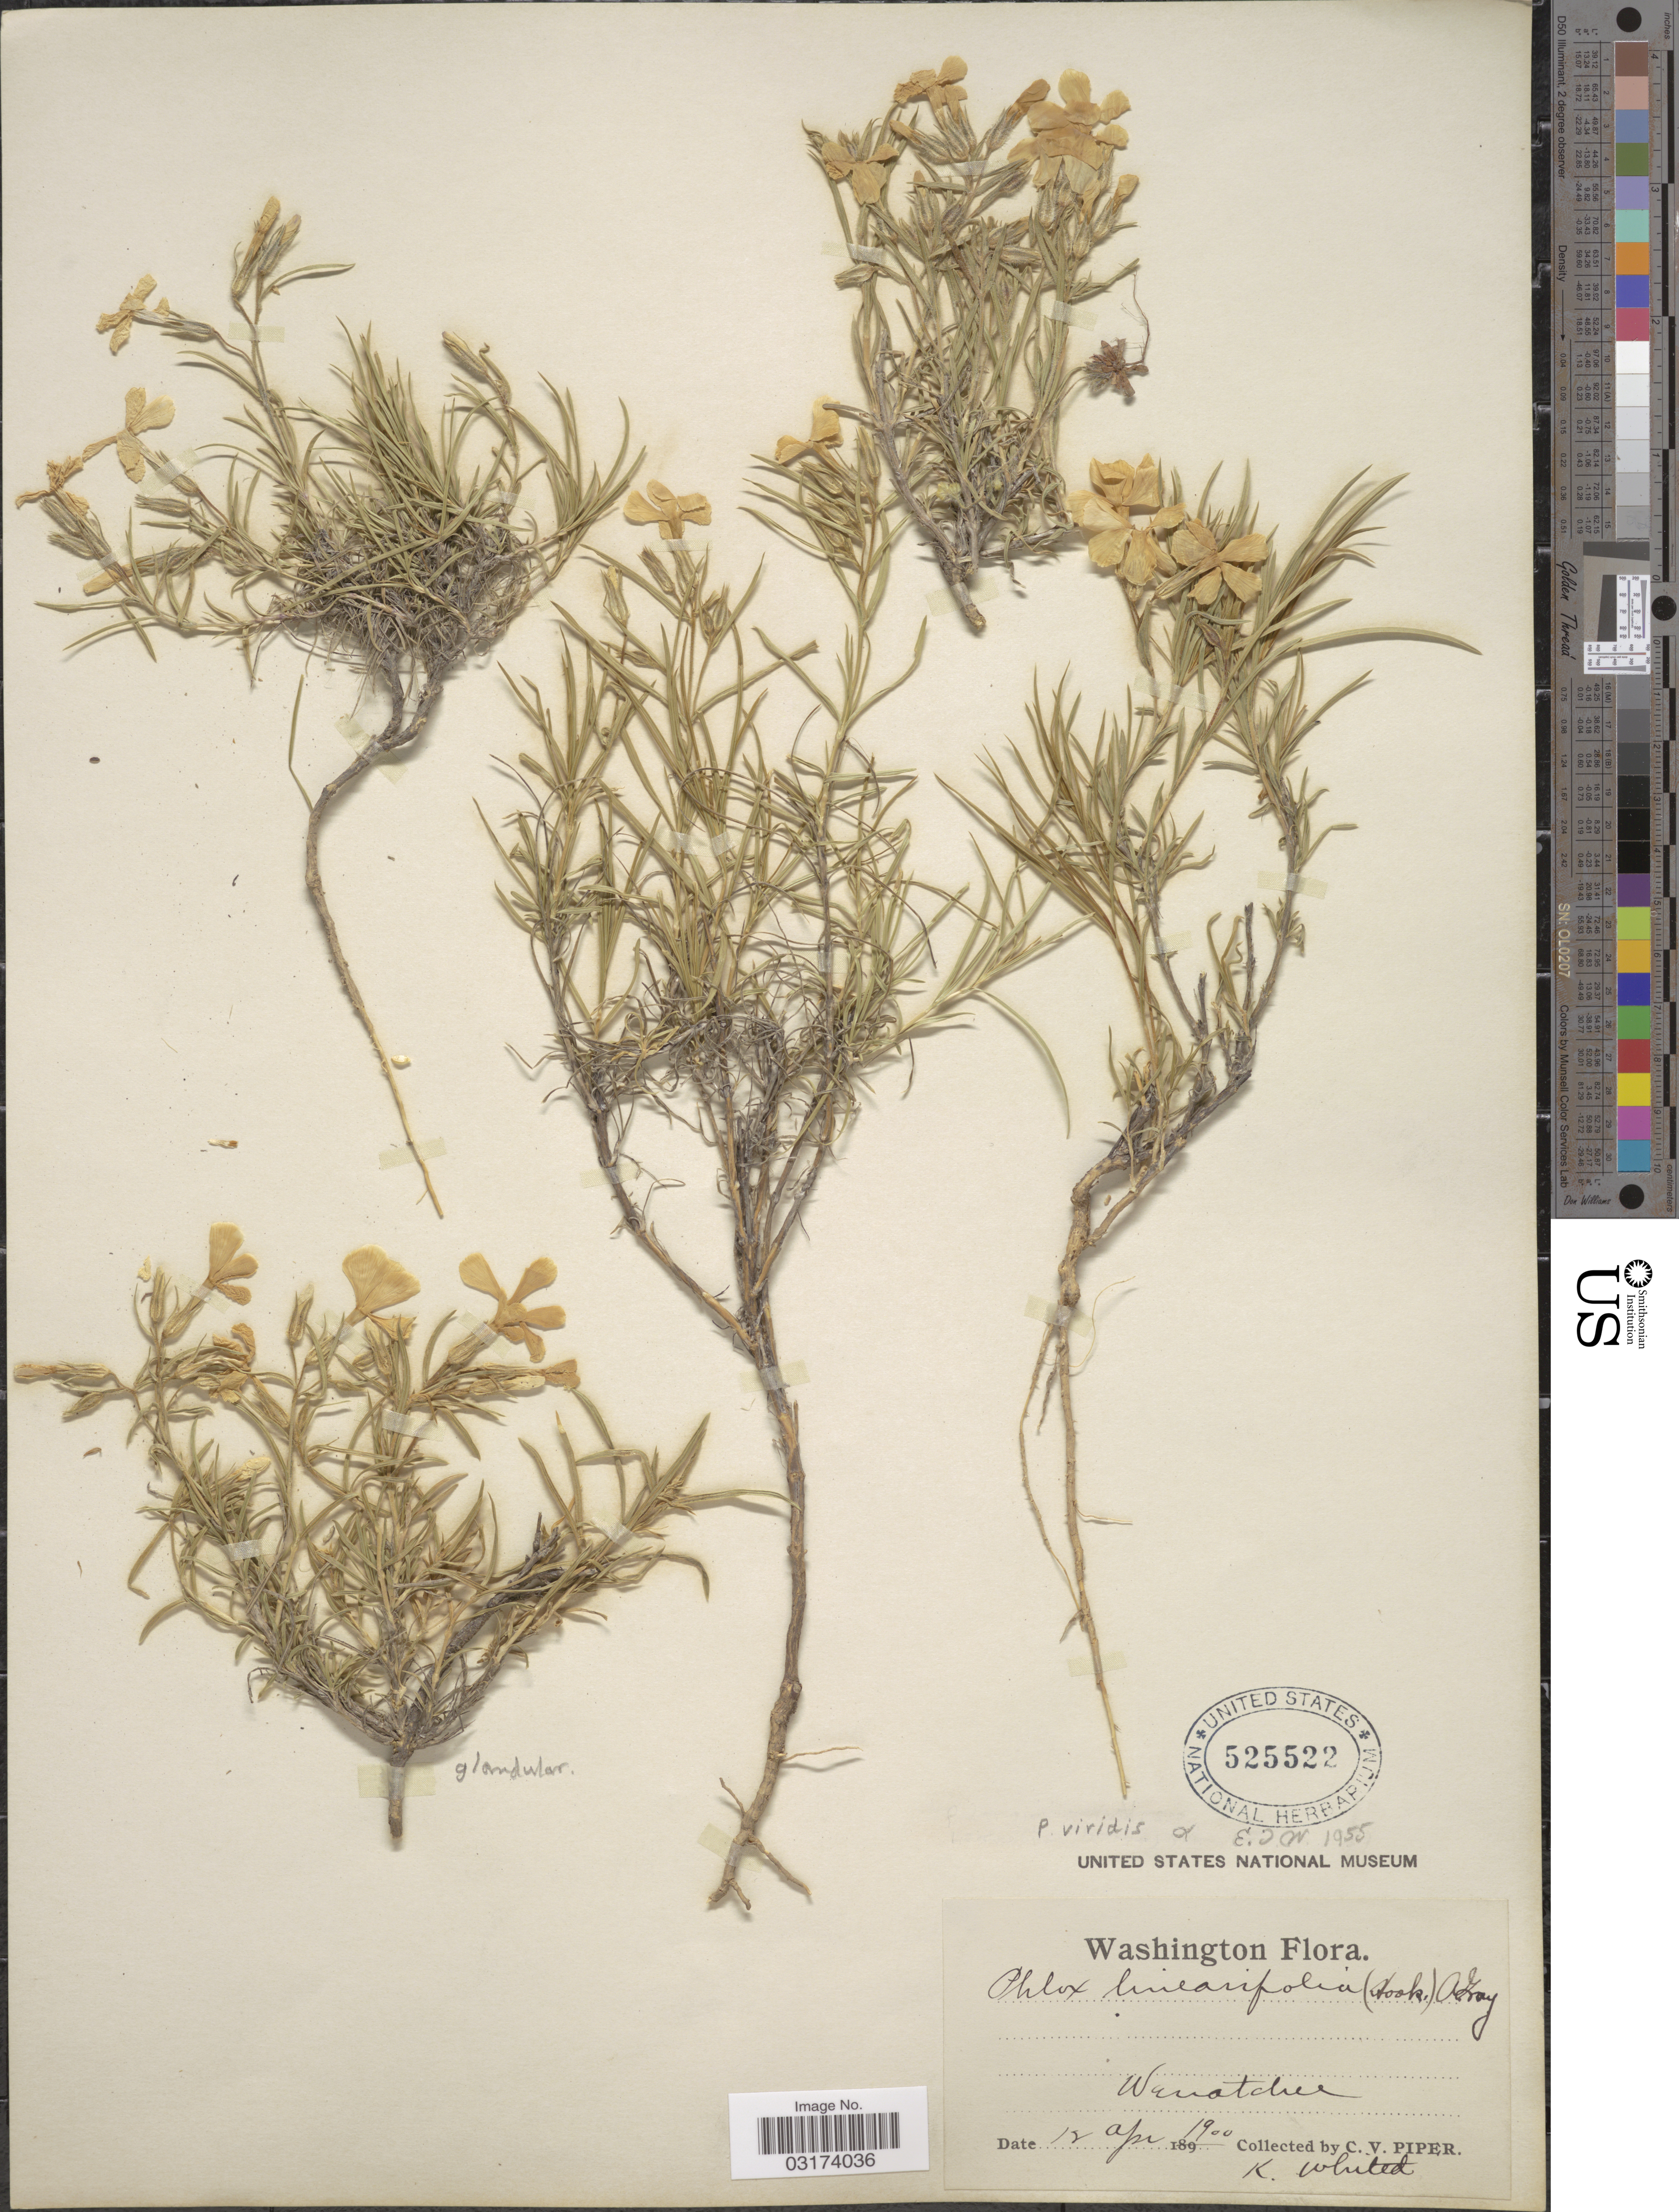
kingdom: Plantae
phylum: Tracheophyta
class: Magnoliopsida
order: Ericales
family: Polemoniaceae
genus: Phlox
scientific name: Phlox viridis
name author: E.E. Nelson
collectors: C. V. Piper & K. Whited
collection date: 1900-04-12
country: United States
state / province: Washington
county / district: Chelan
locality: Wenatchee.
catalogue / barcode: US 525522